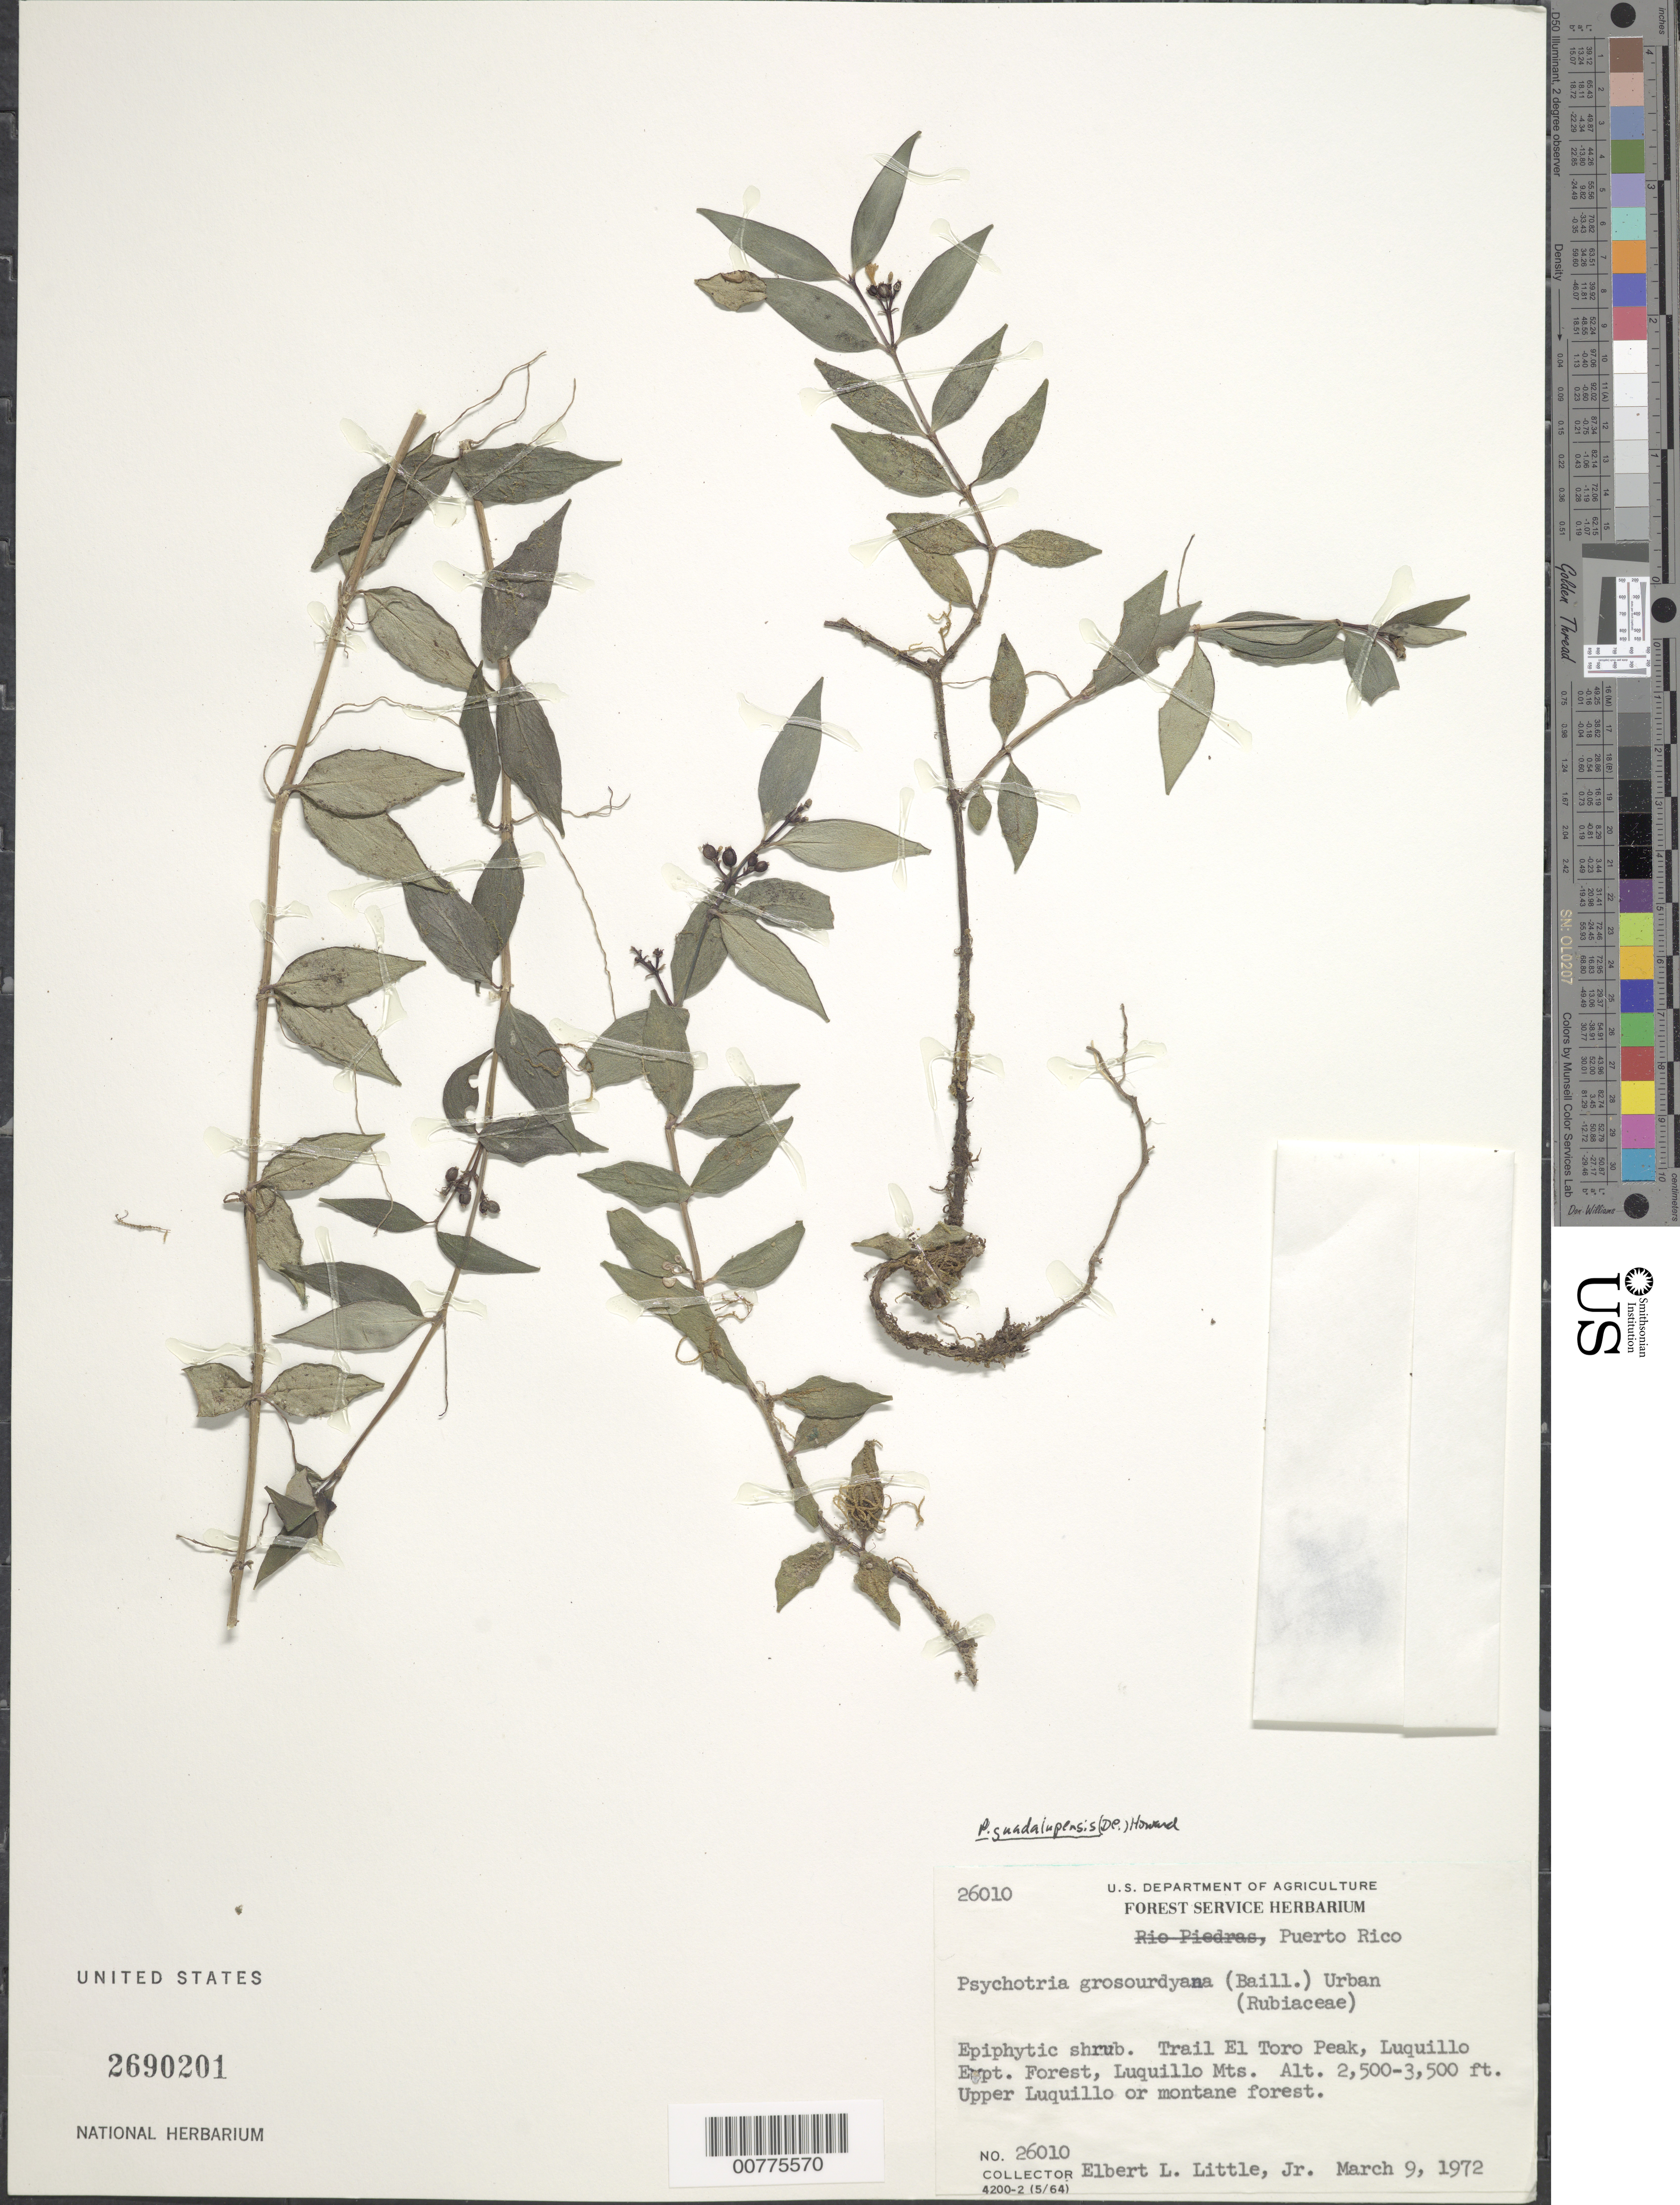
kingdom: Plantae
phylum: Tracheophyta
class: Magnoliopsida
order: Gentianales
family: Rubiaceae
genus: Notopleura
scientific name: Notopleura guadalupensis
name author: (DC.) C.M. Taylor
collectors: E. L. Little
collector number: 26010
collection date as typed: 09 Mar 1972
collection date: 1972-03-09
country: Puerto Rico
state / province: Luquillo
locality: Trail El Toro Peak, Luquillo Experimental Forest, Luquillo Mountains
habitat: Upper Luquillo or montane forest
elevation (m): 762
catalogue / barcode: US 2690201